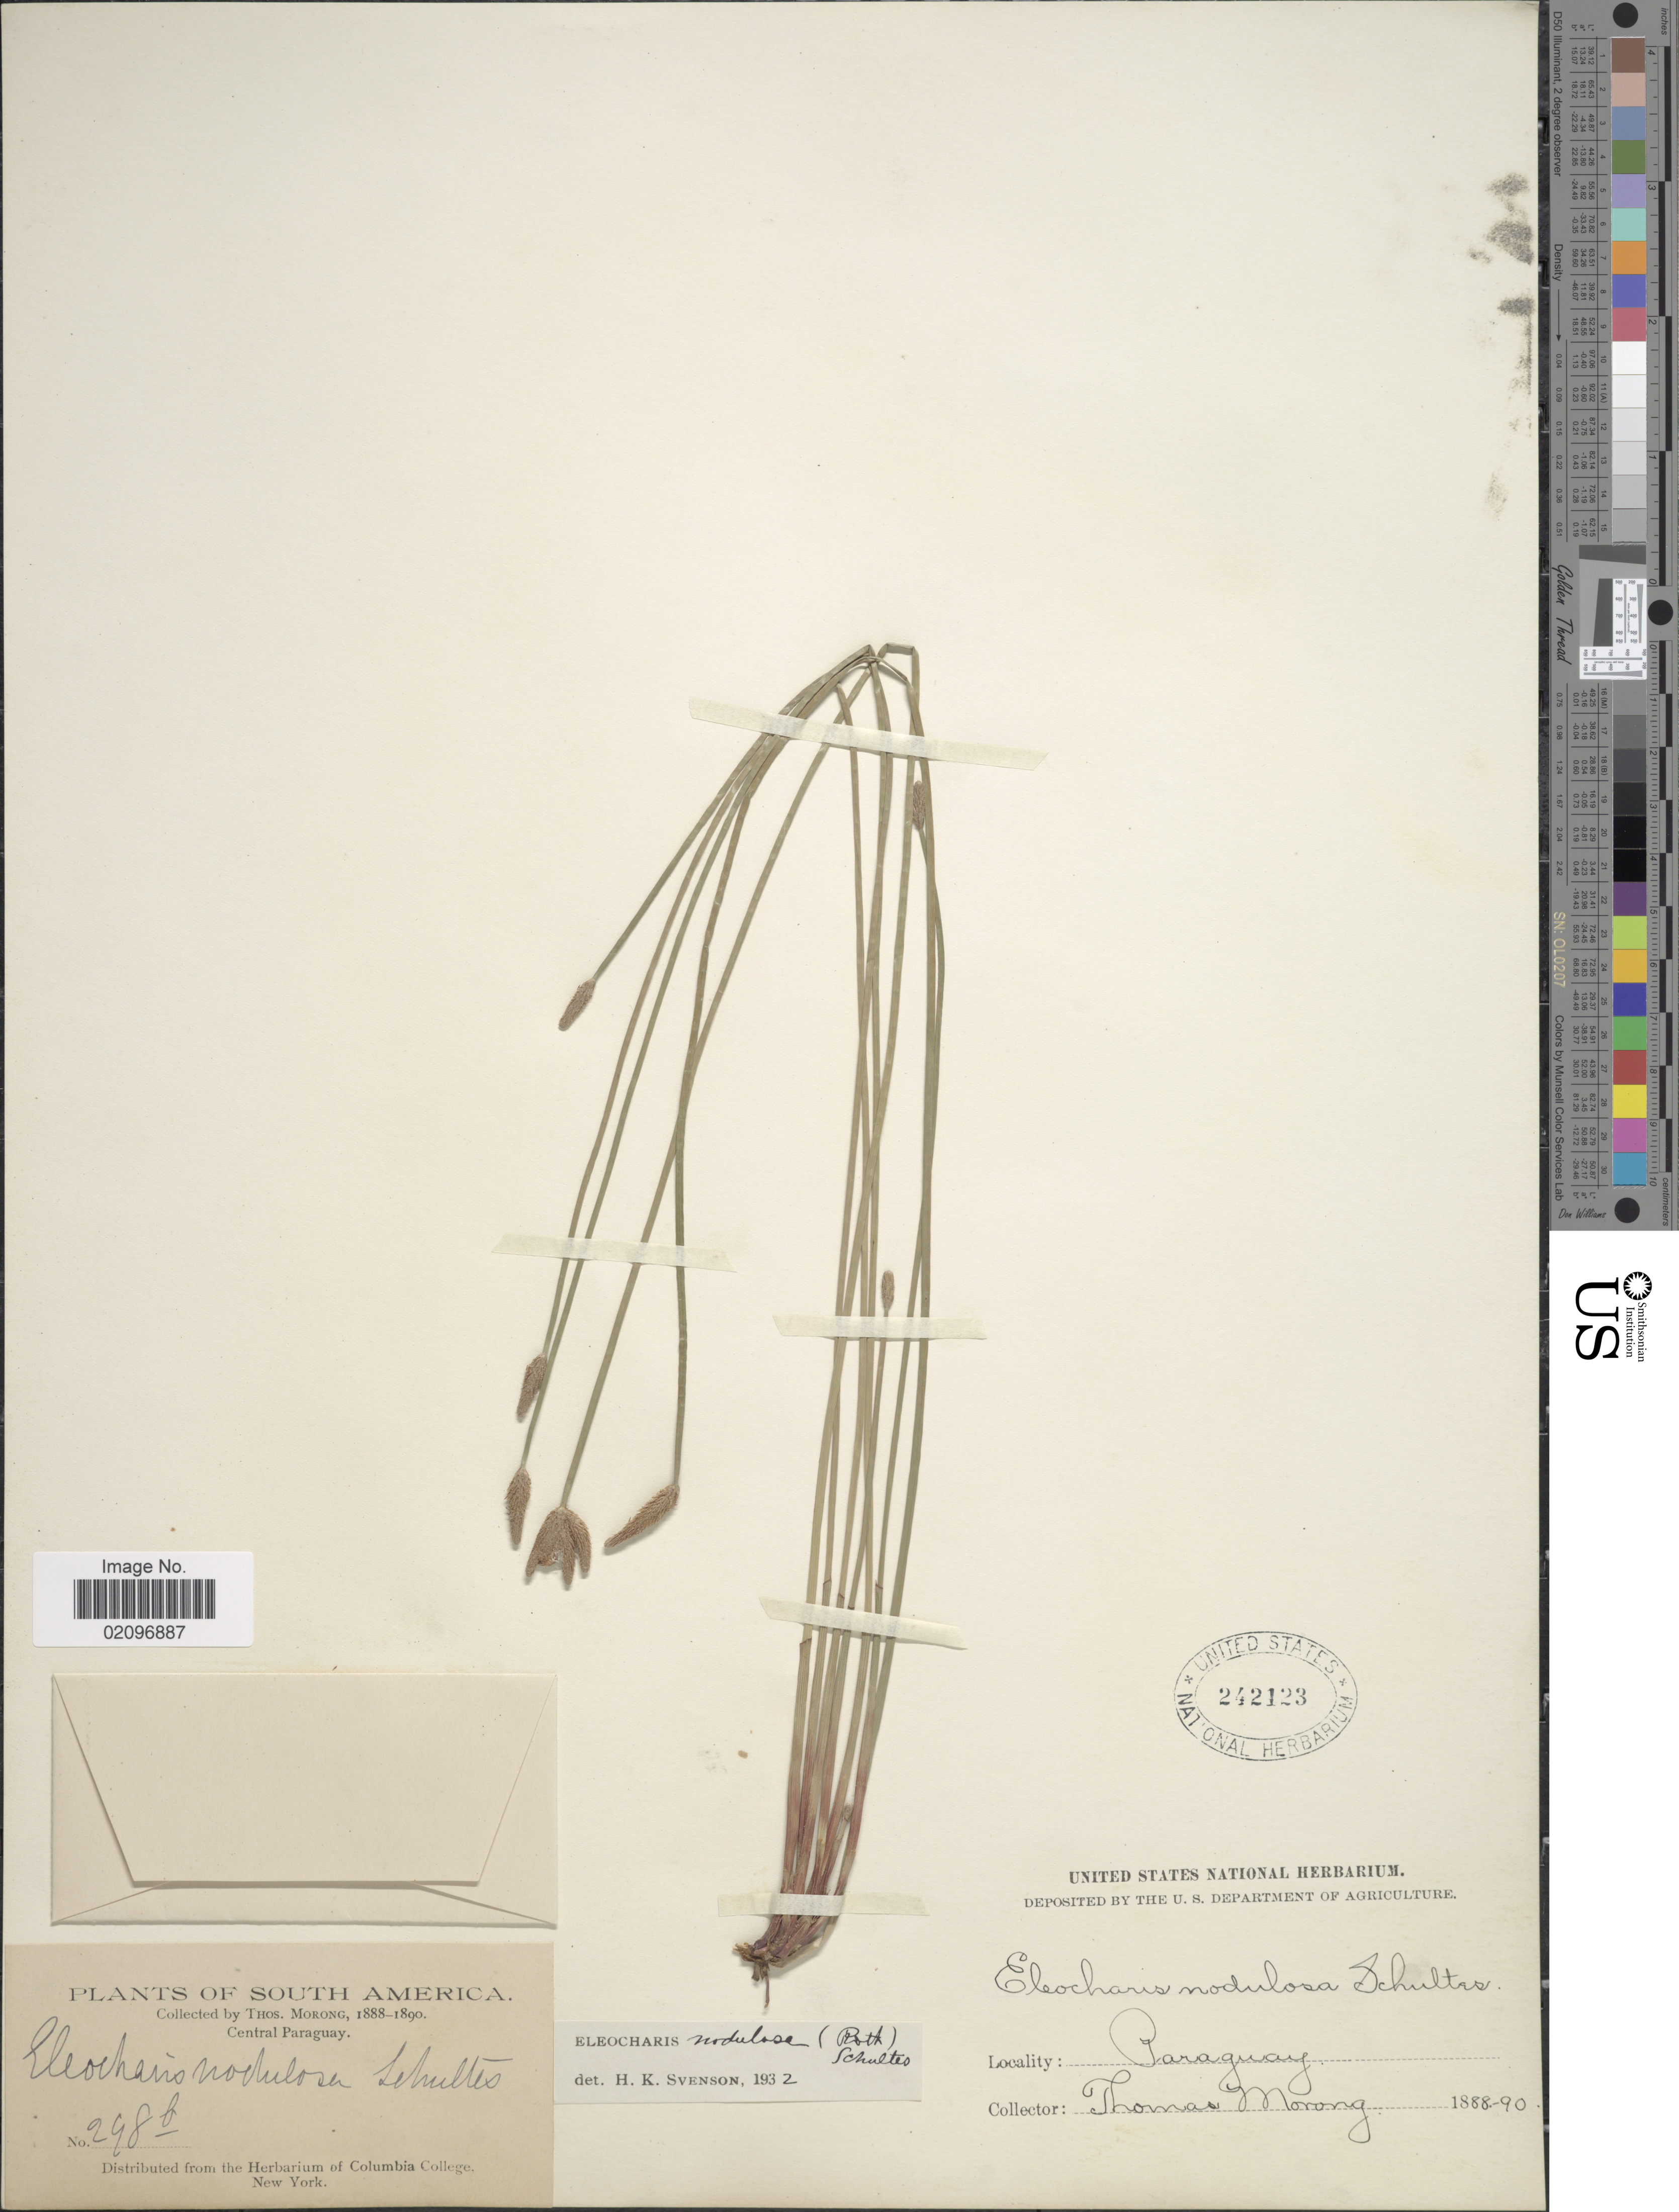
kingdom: Plantae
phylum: Tracheophyta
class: Liliopsida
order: Poales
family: Cyperaceae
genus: Eleocharis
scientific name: Eleocharis montana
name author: (Kunth) Roem. & Schult.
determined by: Strong, Mark T., (BOT), Smithsonian Institution - National Museum of Natural History (UNITED STATES)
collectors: ex herb. T. Morong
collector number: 298b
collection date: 1888/1890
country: Paraguay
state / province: Central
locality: South America, Central Paraguay.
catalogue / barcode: US 242123